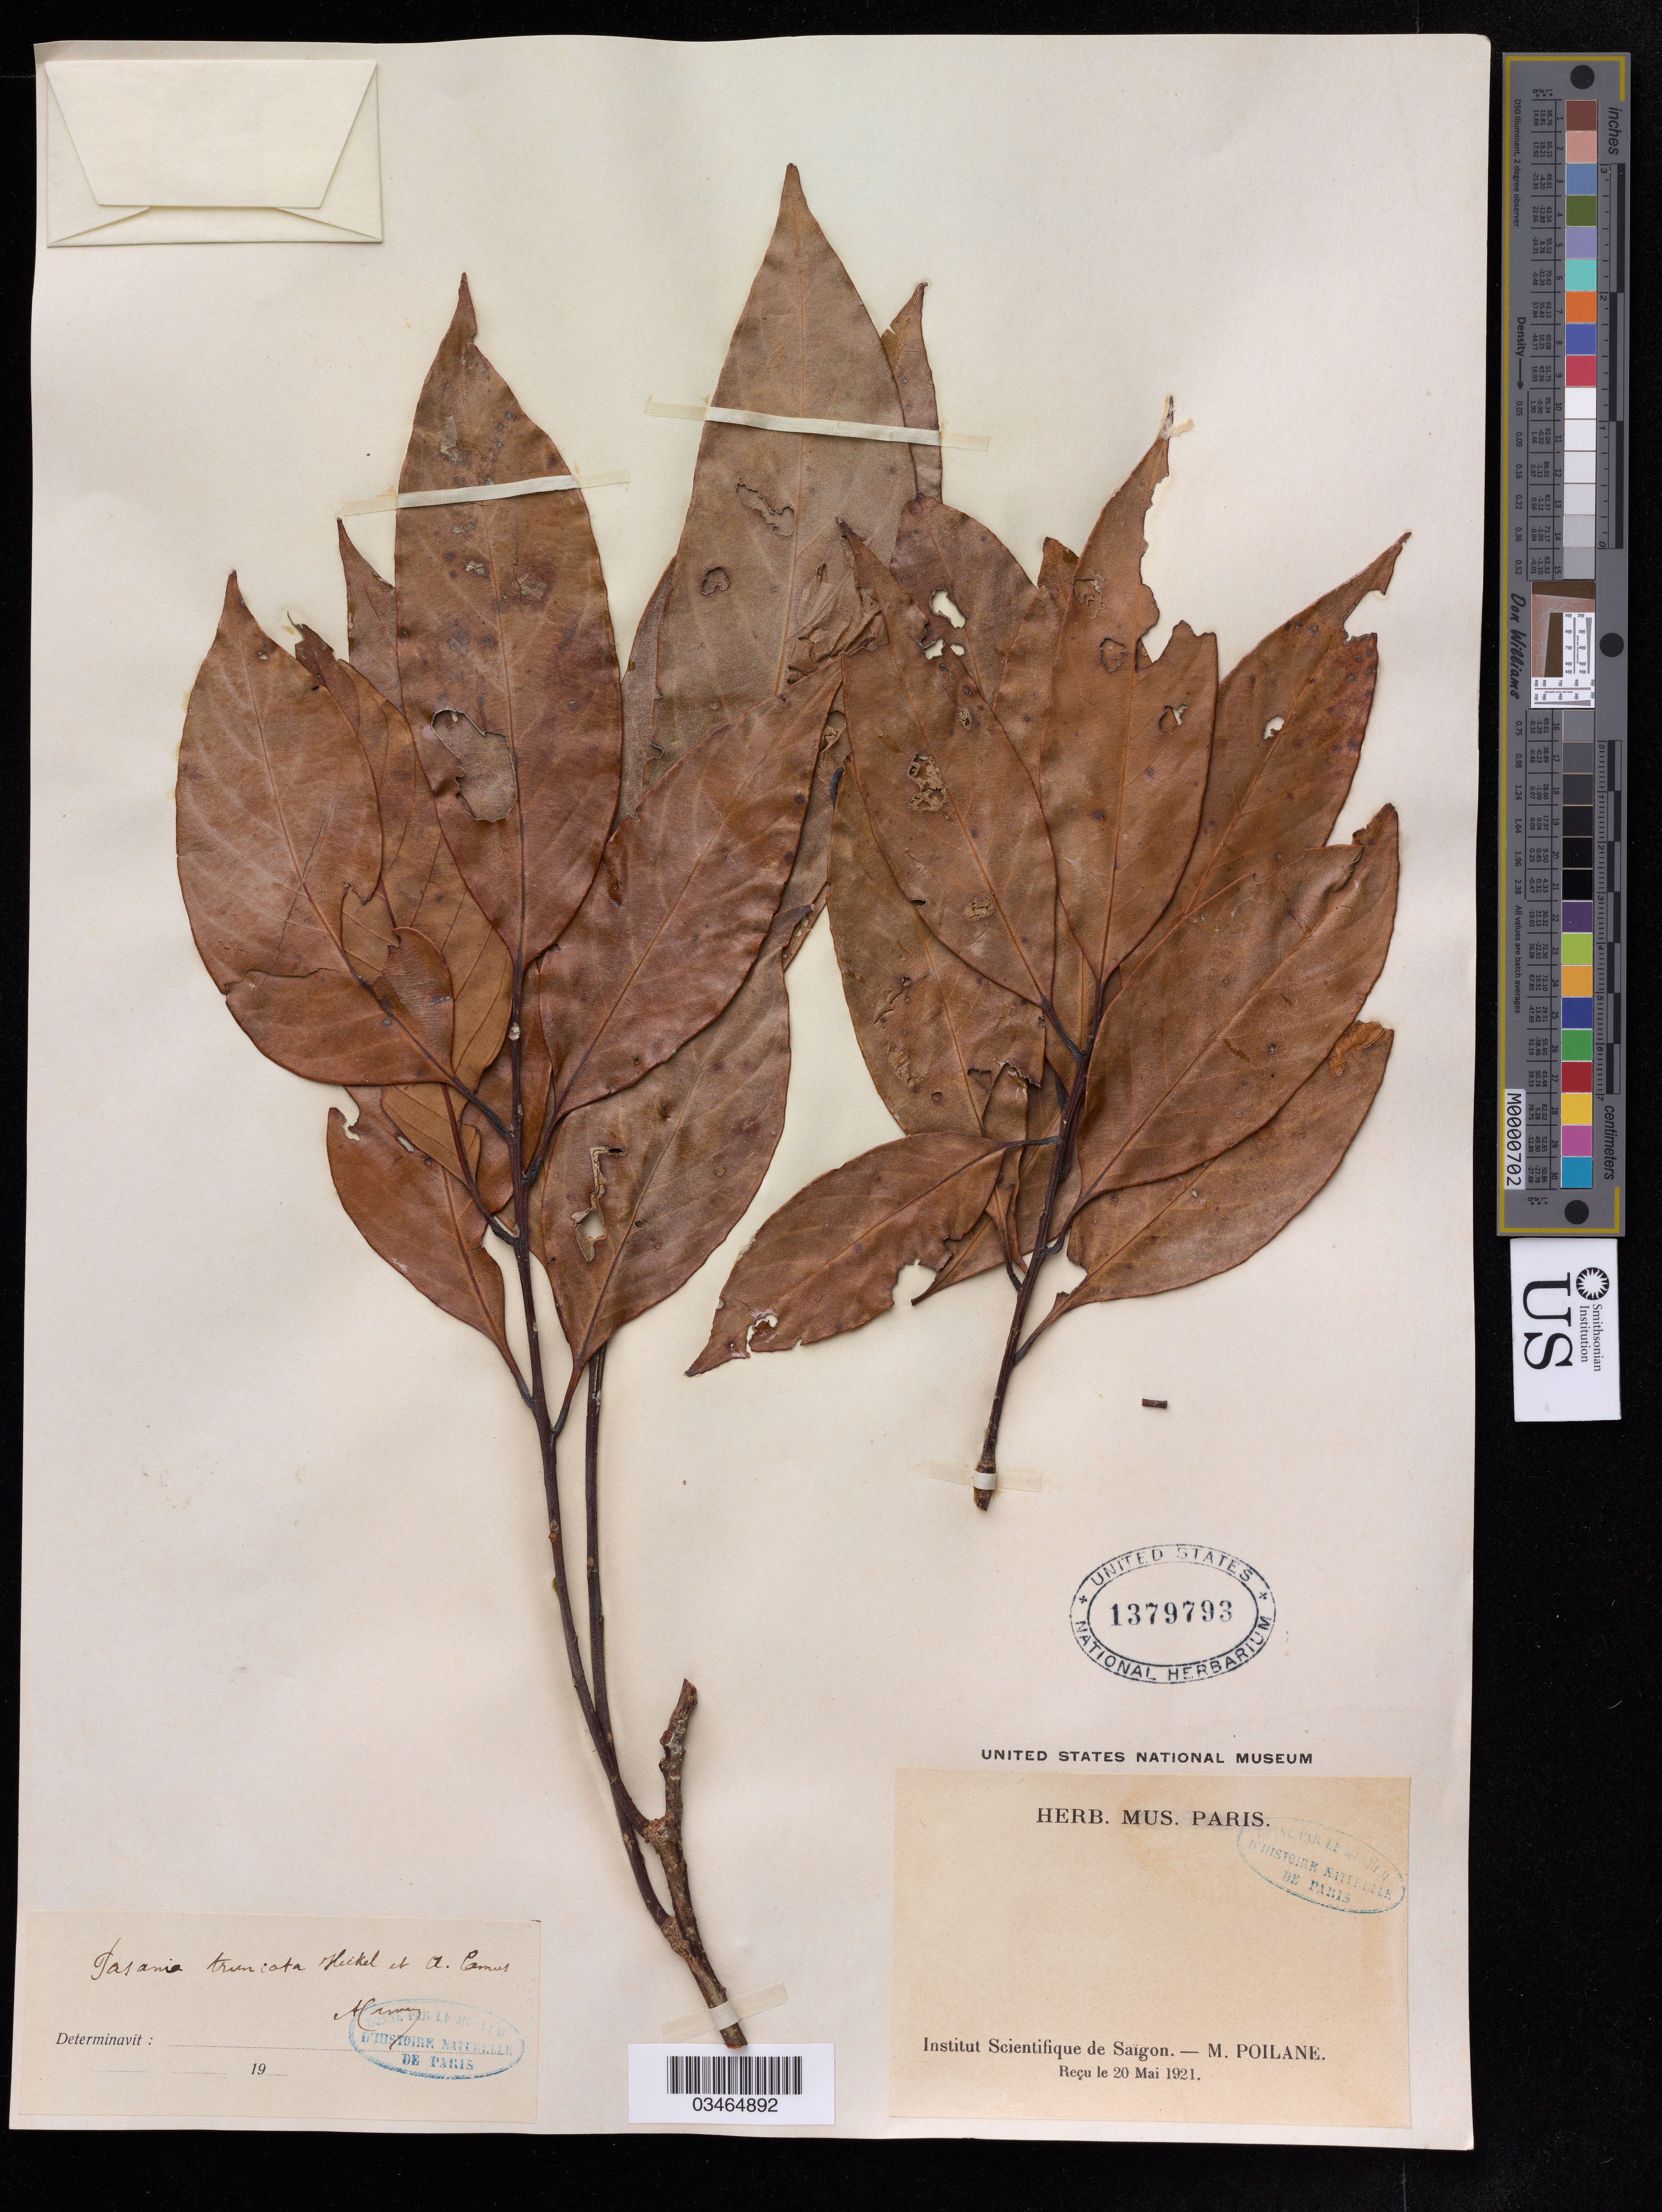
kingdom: Plantae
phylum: Tracheophyta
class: Magnoliopsida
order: Fagales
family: Fagaceae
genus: Lithocarpus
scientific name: Lithocarpus truncatus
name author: (King ex Hook. f.) Rehder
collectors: M. Poilane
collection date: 1921-05-20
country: Vietnam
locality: Institut Scientifique de Saïgon.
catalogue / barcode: US 1379793